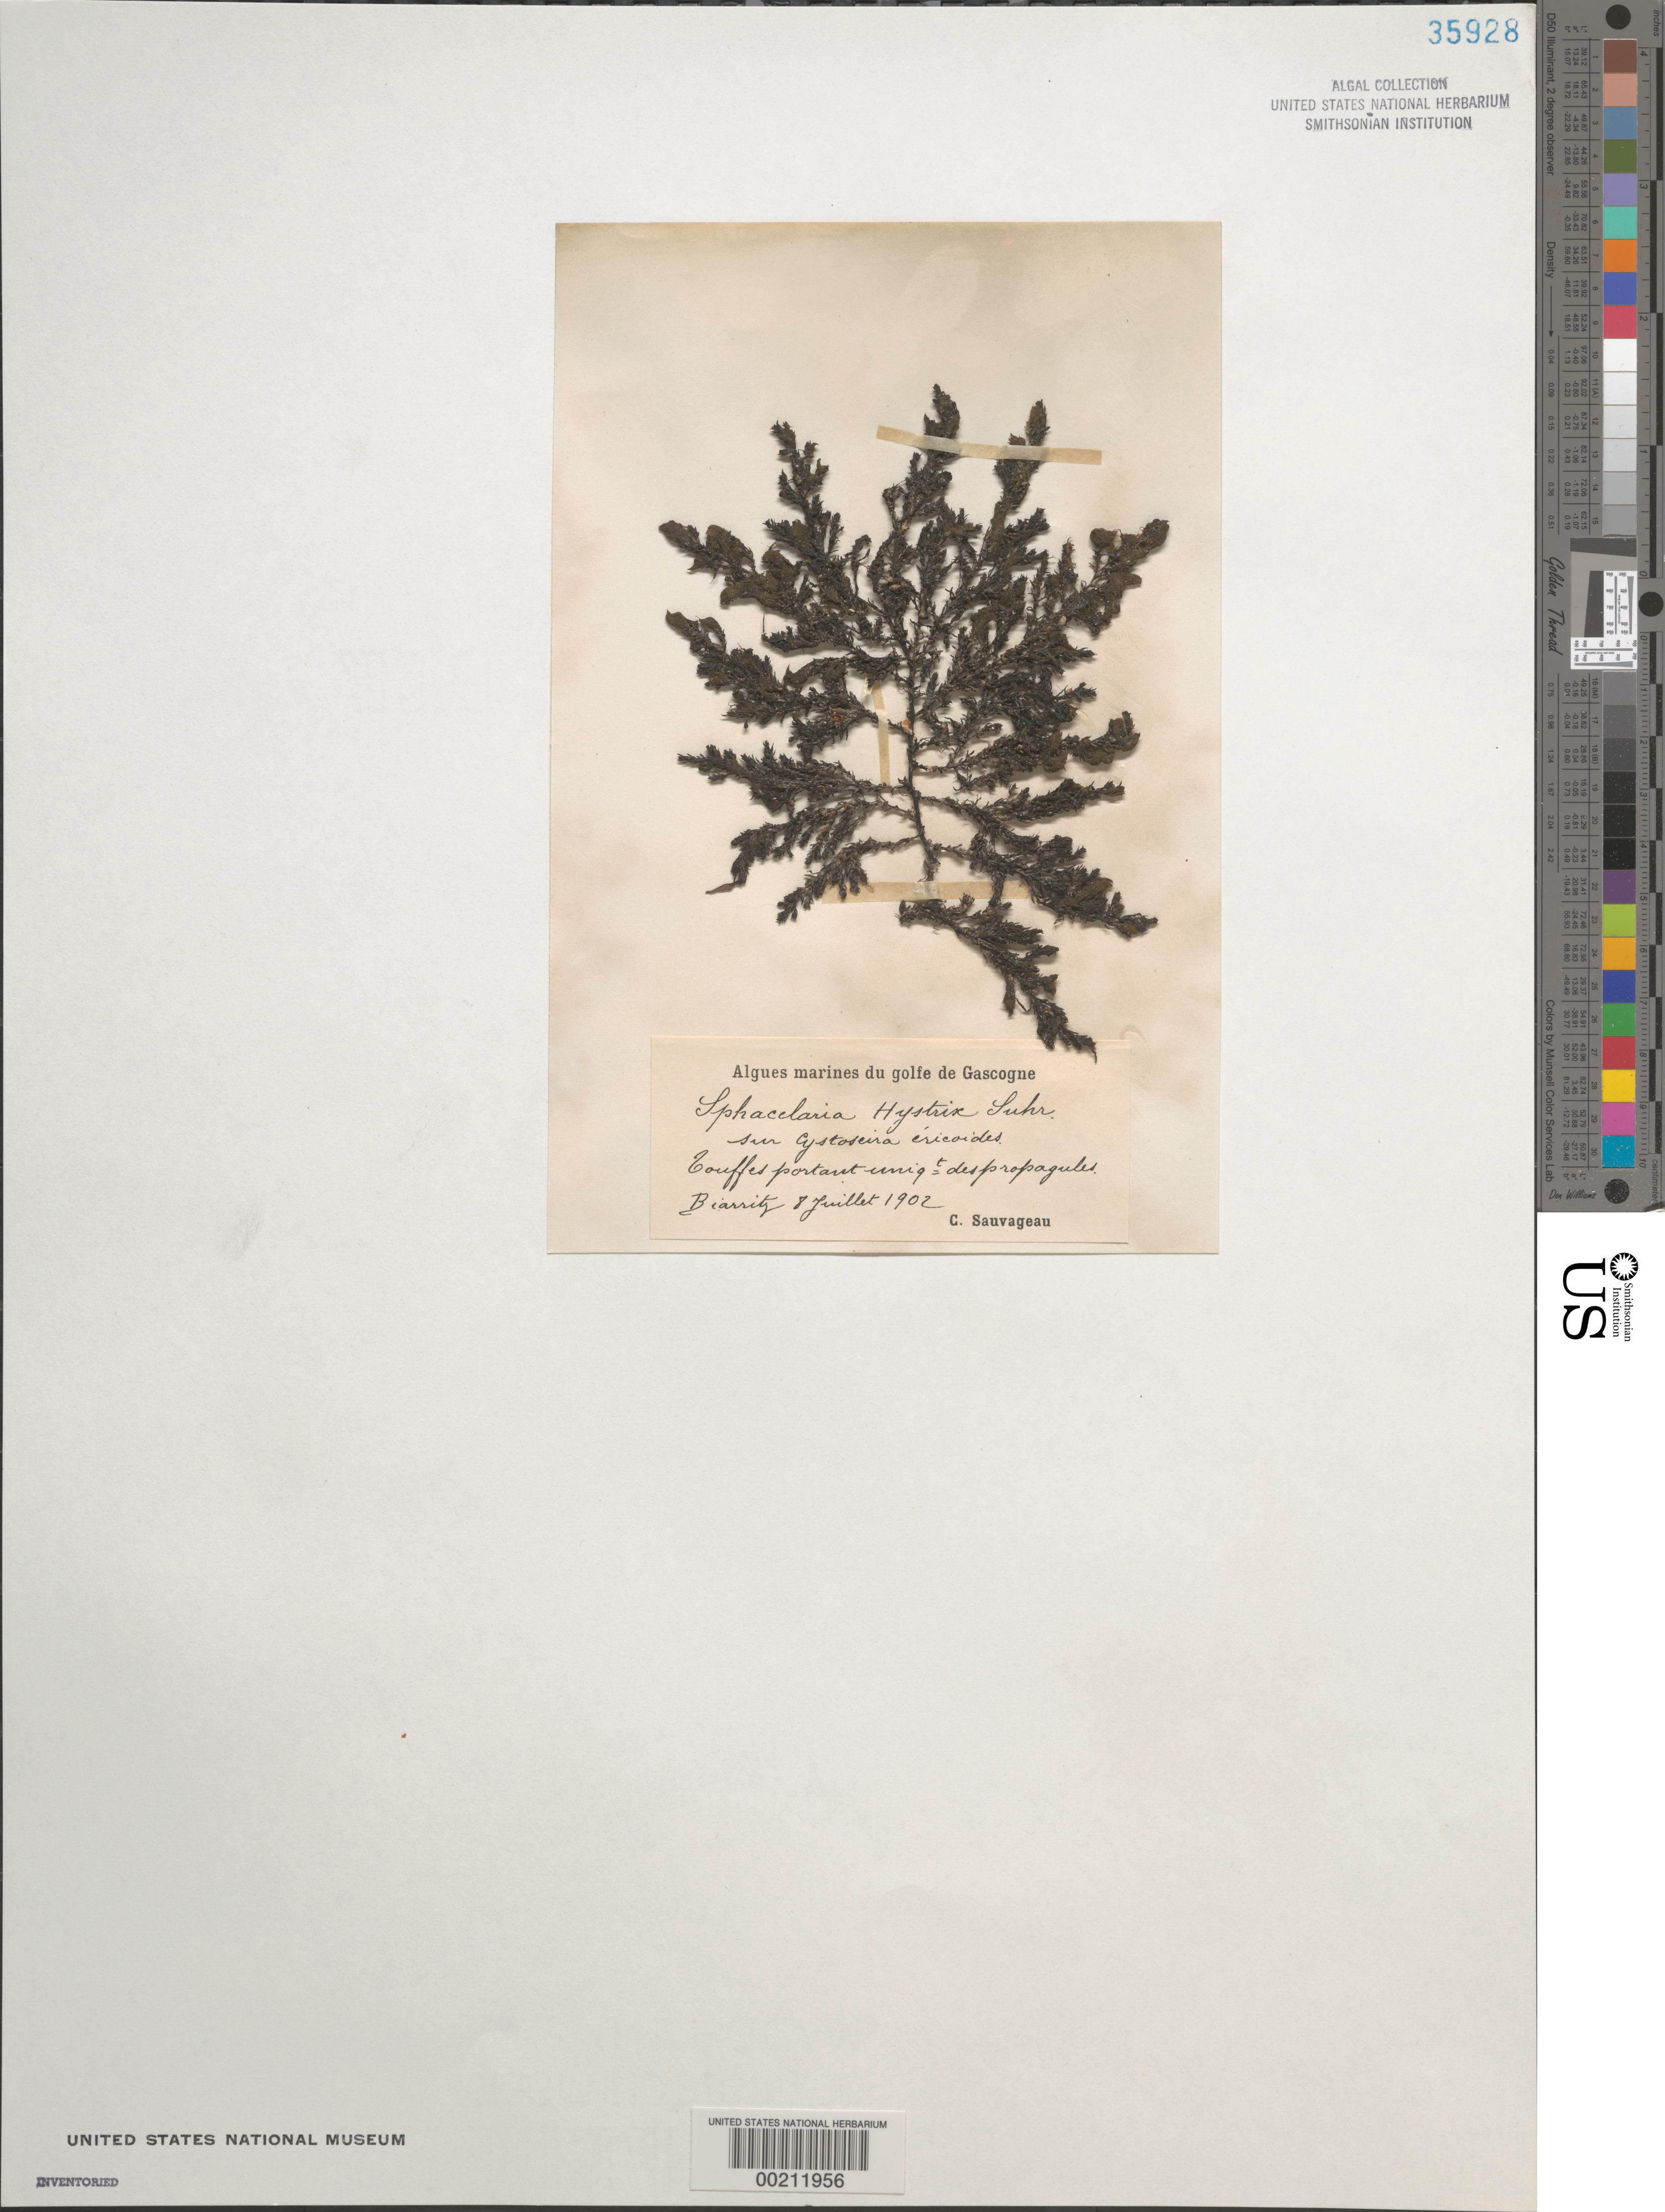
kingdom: Chromista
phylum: Ochrophyta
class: Phaeophyceae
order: Sphacelariales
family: Sphacelariaceae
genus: Sphacelaria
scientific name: Sphacelaria cirrosa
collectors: C. F. Sauvageau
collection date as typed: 08 Jul 1902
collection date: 1902-07-08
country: France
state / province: Nouvelle-Aquitaine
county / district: Pyrénées-Atlantiques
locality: Biarritz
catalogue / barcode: US 35928